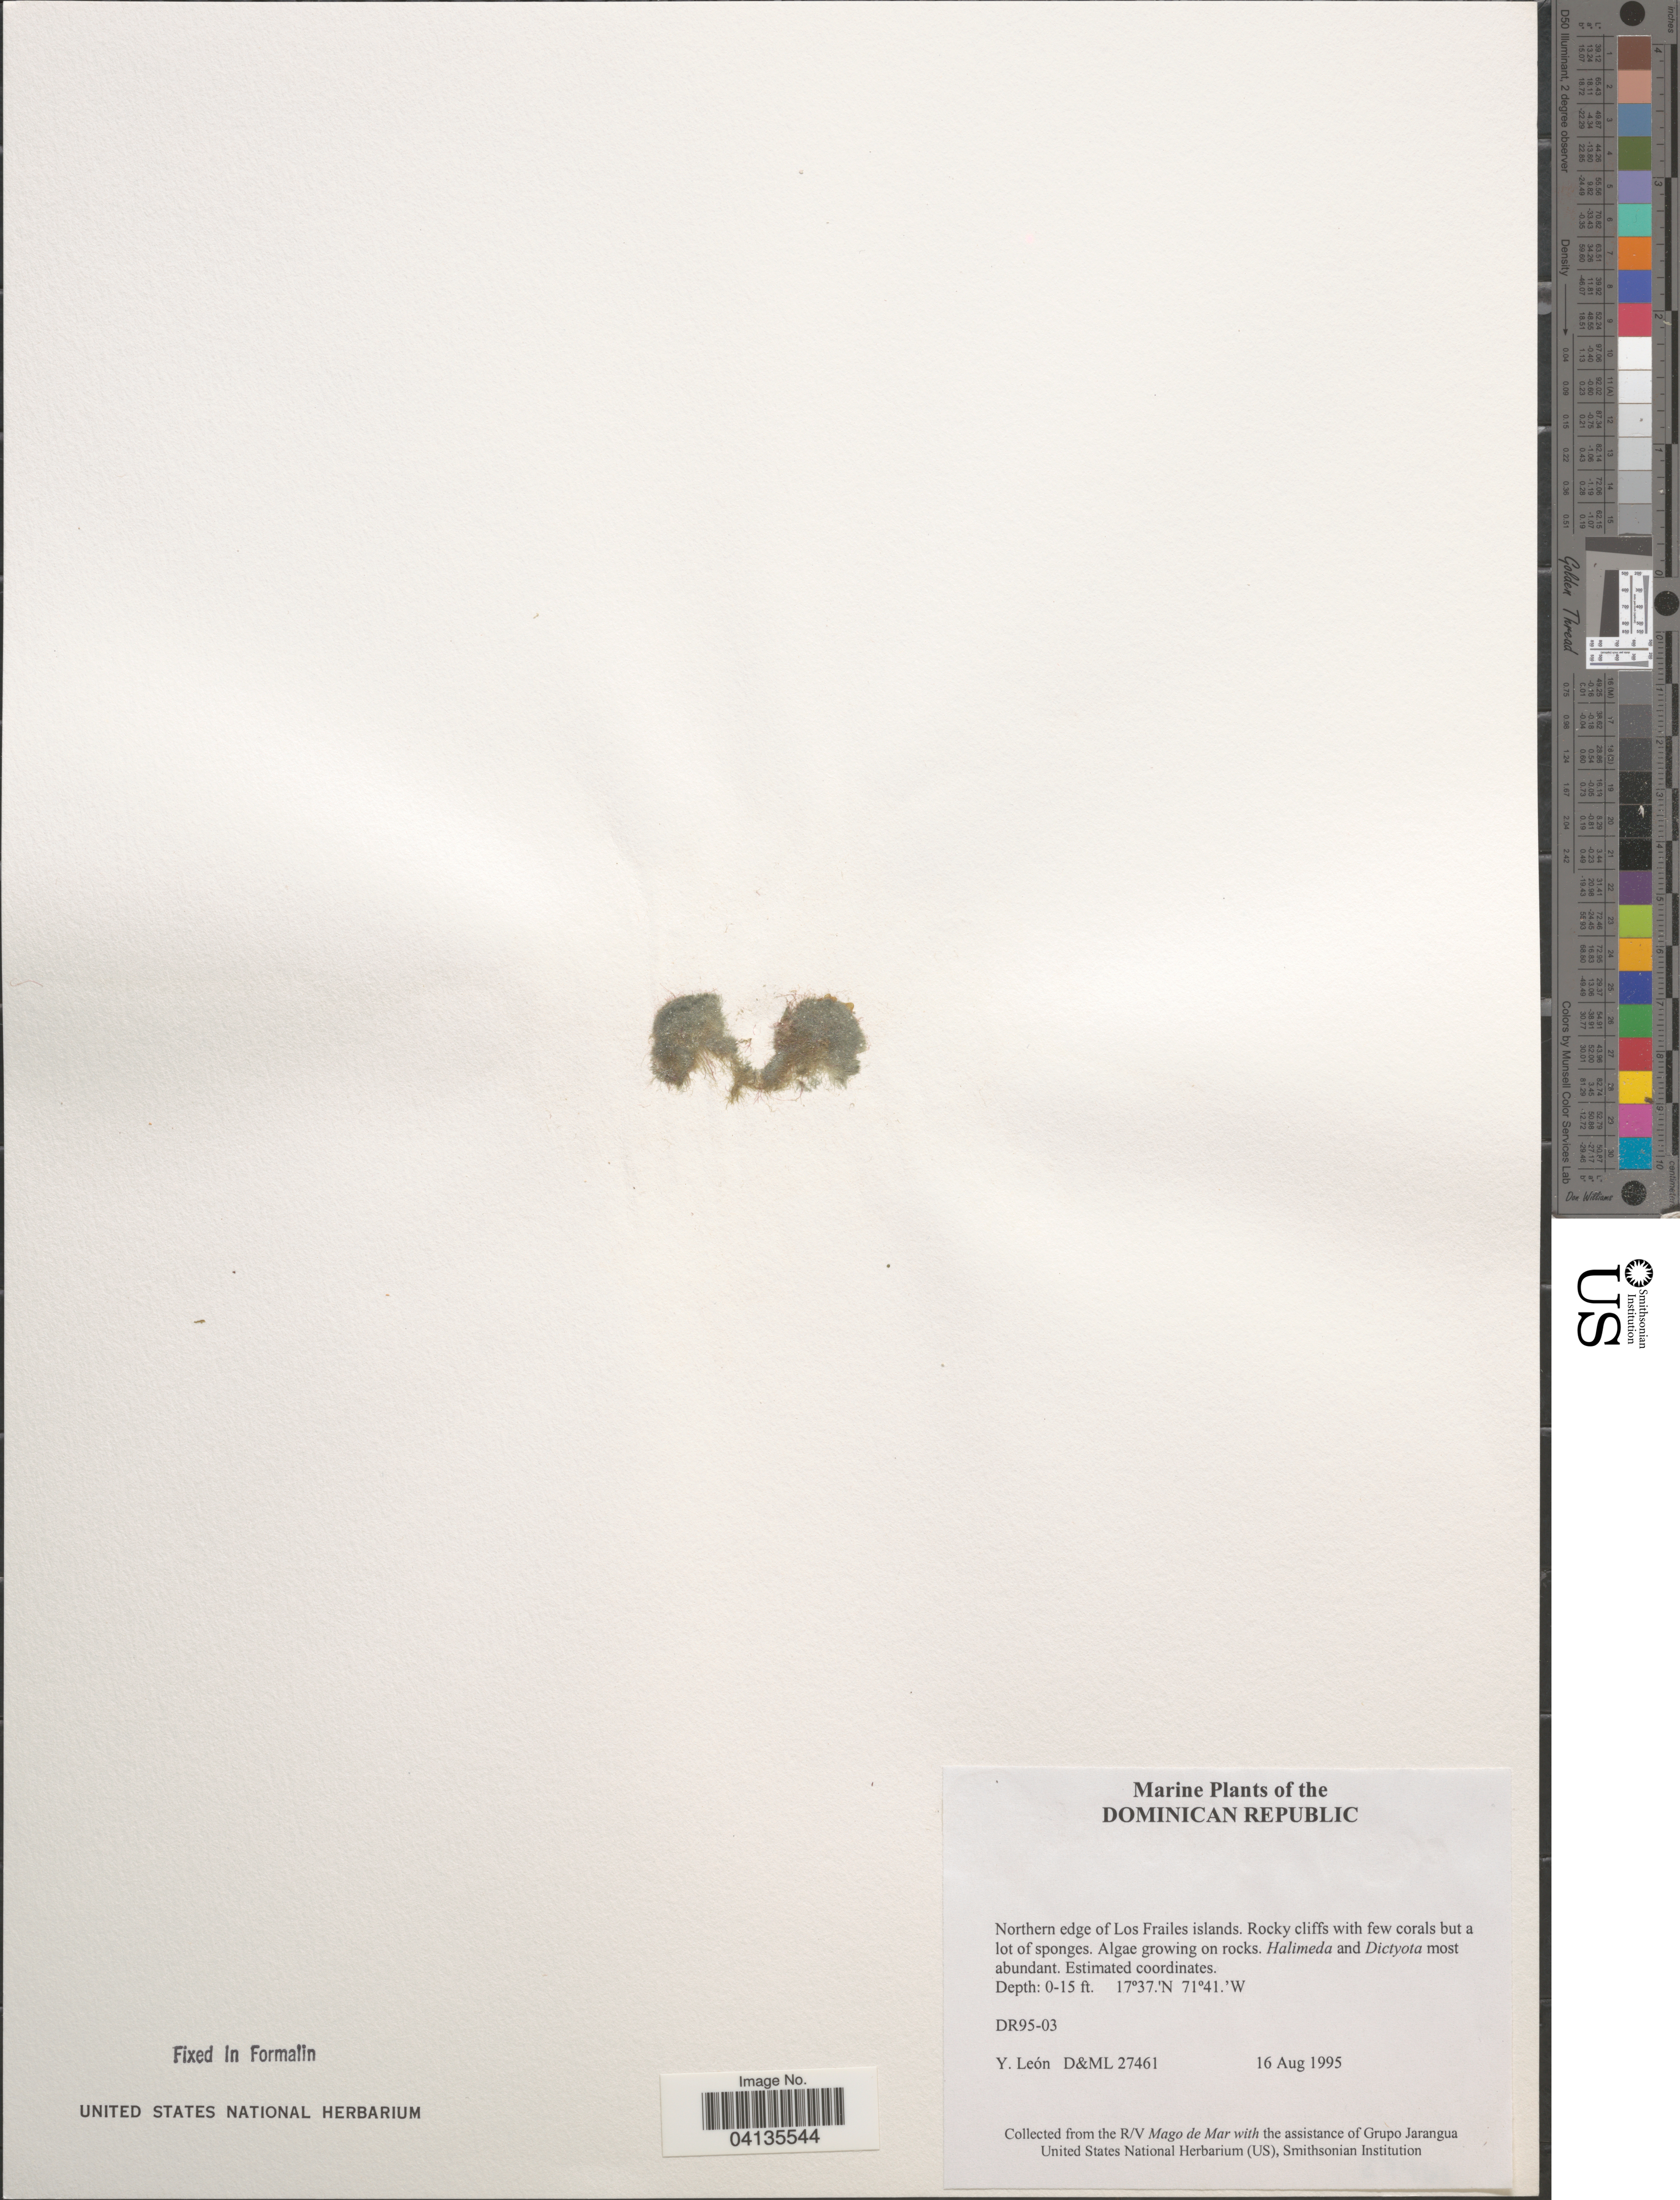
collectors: Y. León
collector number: D&ML27461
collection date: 1995-08-16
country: Dominican Republic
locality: Northern edge of Los Frailes islands. DR95-03.